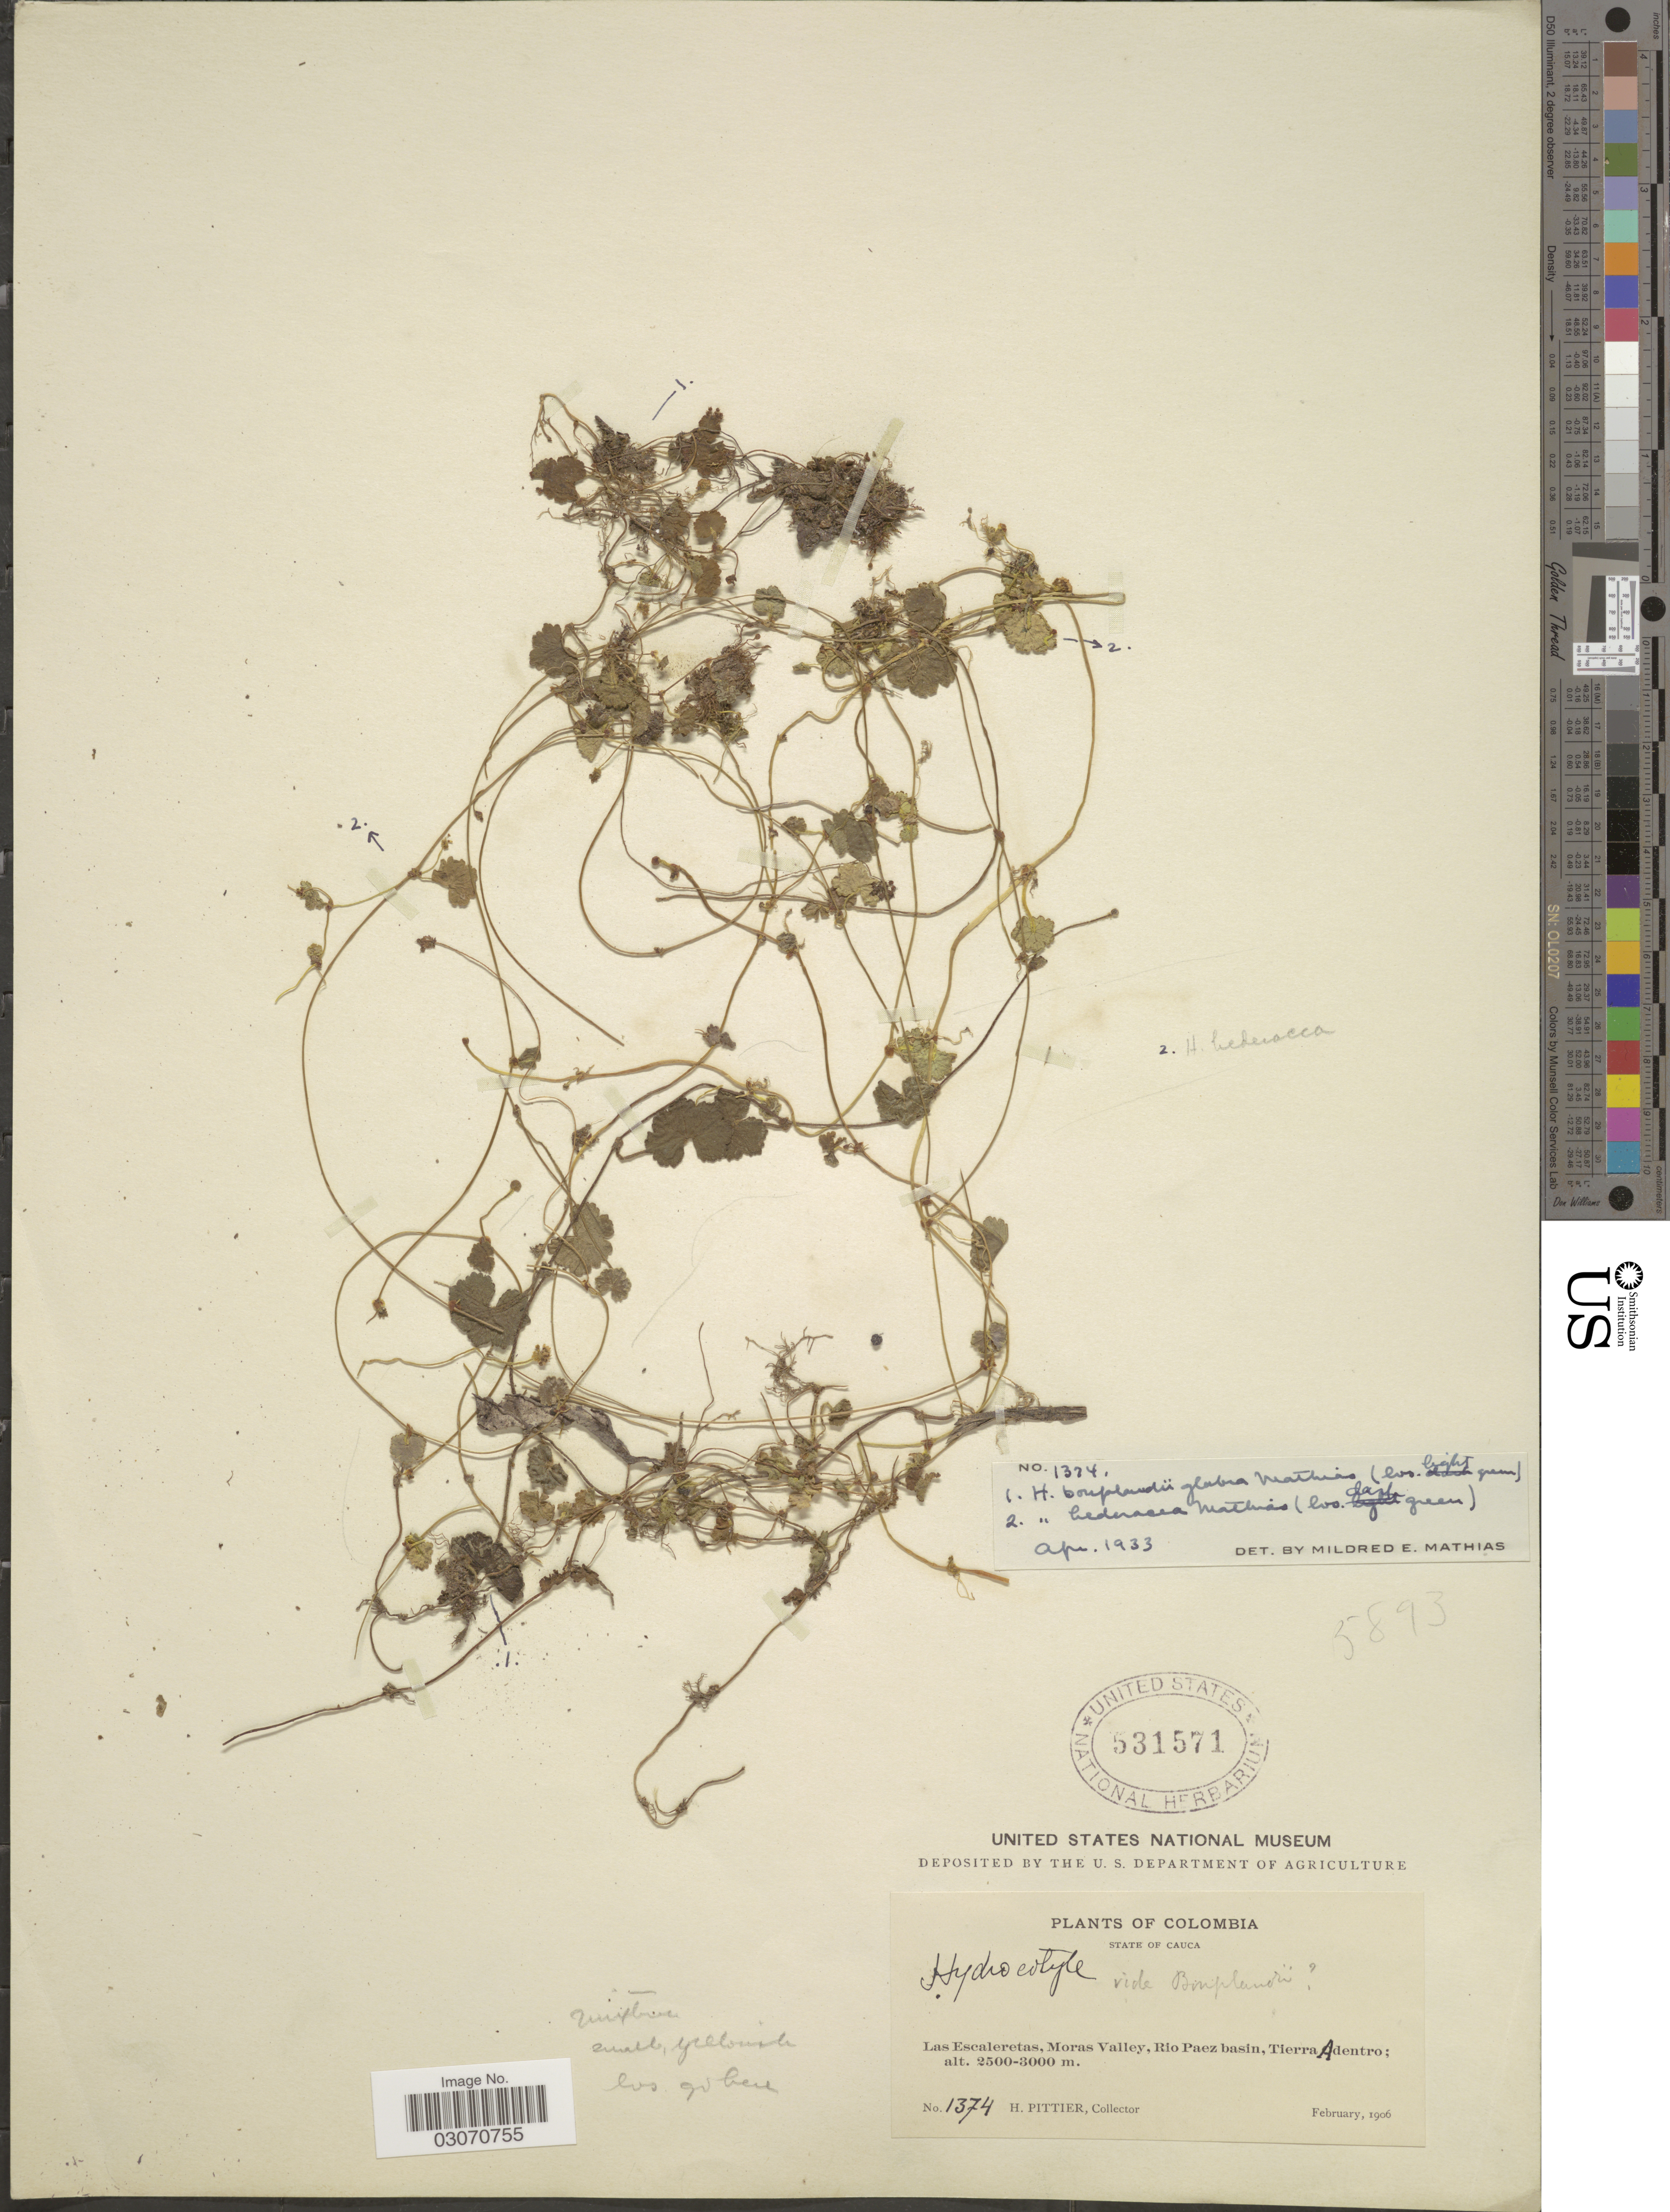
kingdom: Plantae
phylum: Tracheophyta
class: Magnoliopsida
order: Apiales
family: Araliaceae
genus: Hydrocotyle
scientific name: Hydrocotyle bonplandii var. glabra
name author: Mathias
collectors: H. F. Pittier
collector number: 1374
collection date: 1906-02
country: Colombia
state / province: Cauca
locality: Las Escaleretas, Moras Valley, Rio Paez basin, Tierra Adentro.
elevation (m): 2500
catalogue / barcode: US 531571